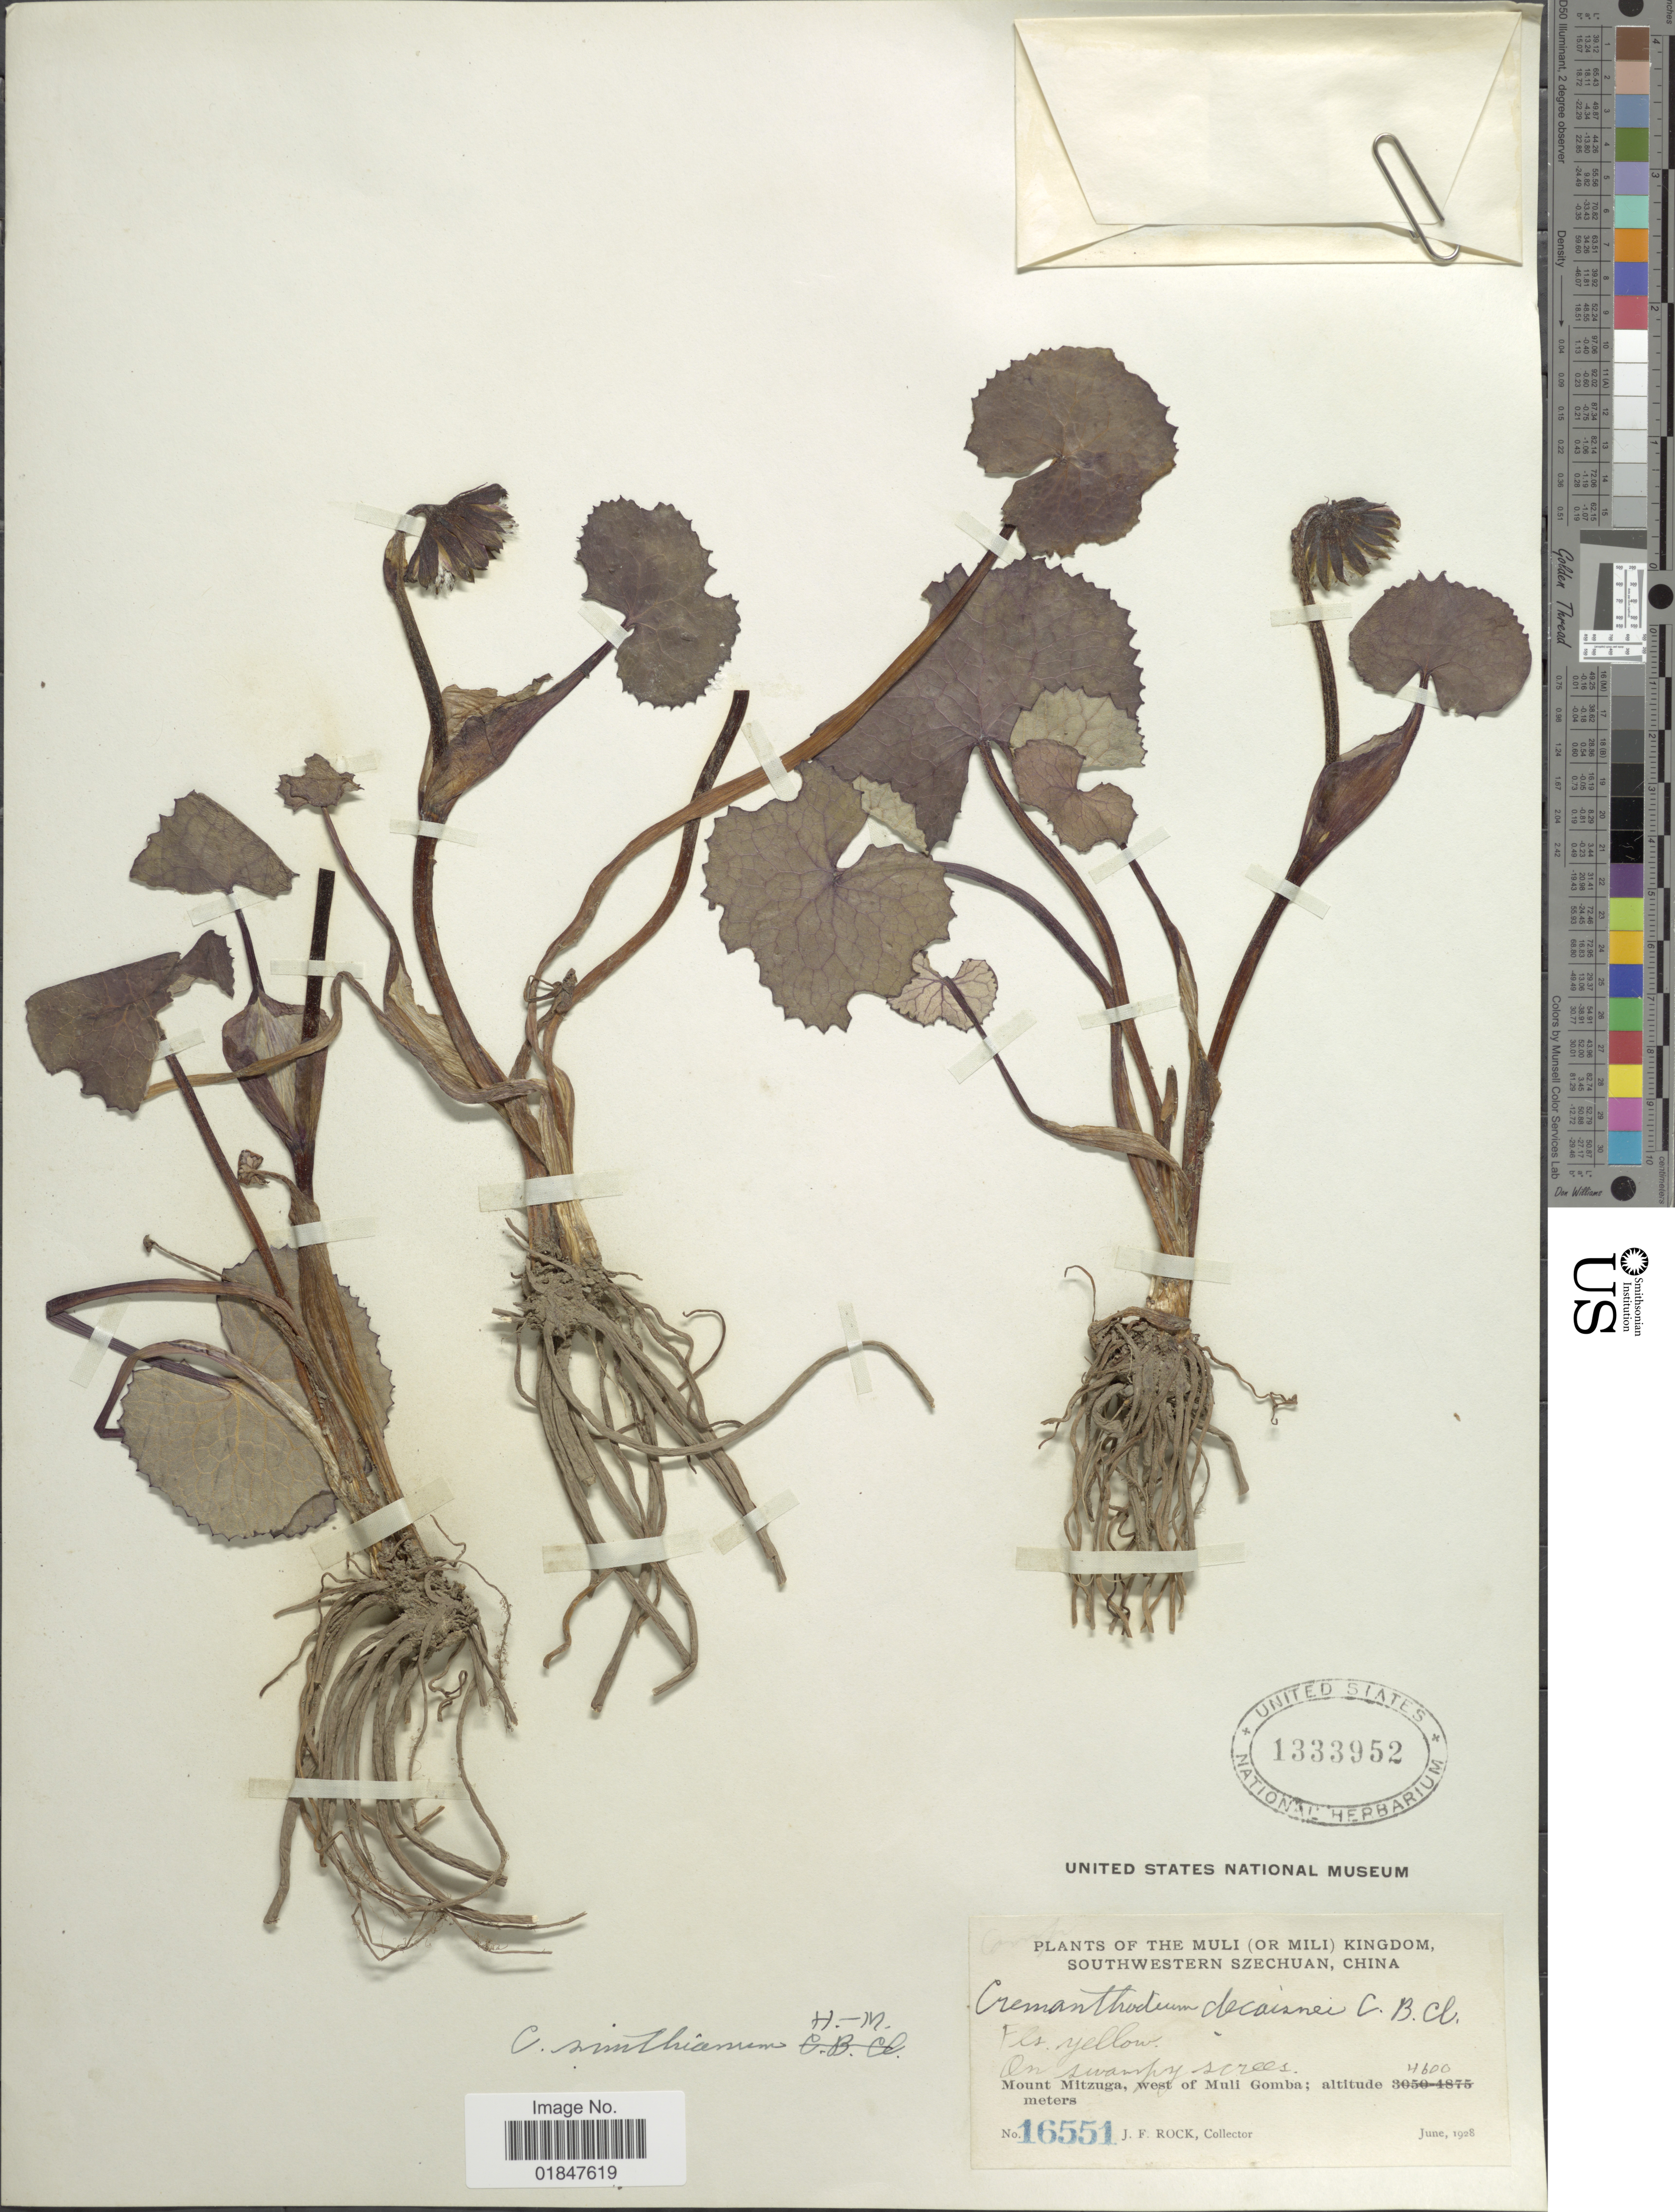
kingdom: Plantae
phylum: Tracheophyta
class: Magnoliopsida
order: Asterales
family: Asteraceae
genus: Cremanthodium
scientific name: Cremanthodium smithianum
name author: (Hand.-Mazz.) Hand.-Mazz.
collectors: J. Rock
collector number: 16551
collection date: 1928-06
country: China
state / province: Sichuan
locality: The Muli (or Mili) Kingdom, Southwestern Szechuan, Mount Mitzuga, west of Muli Gomba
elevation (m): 4600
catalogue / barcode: US 1333952